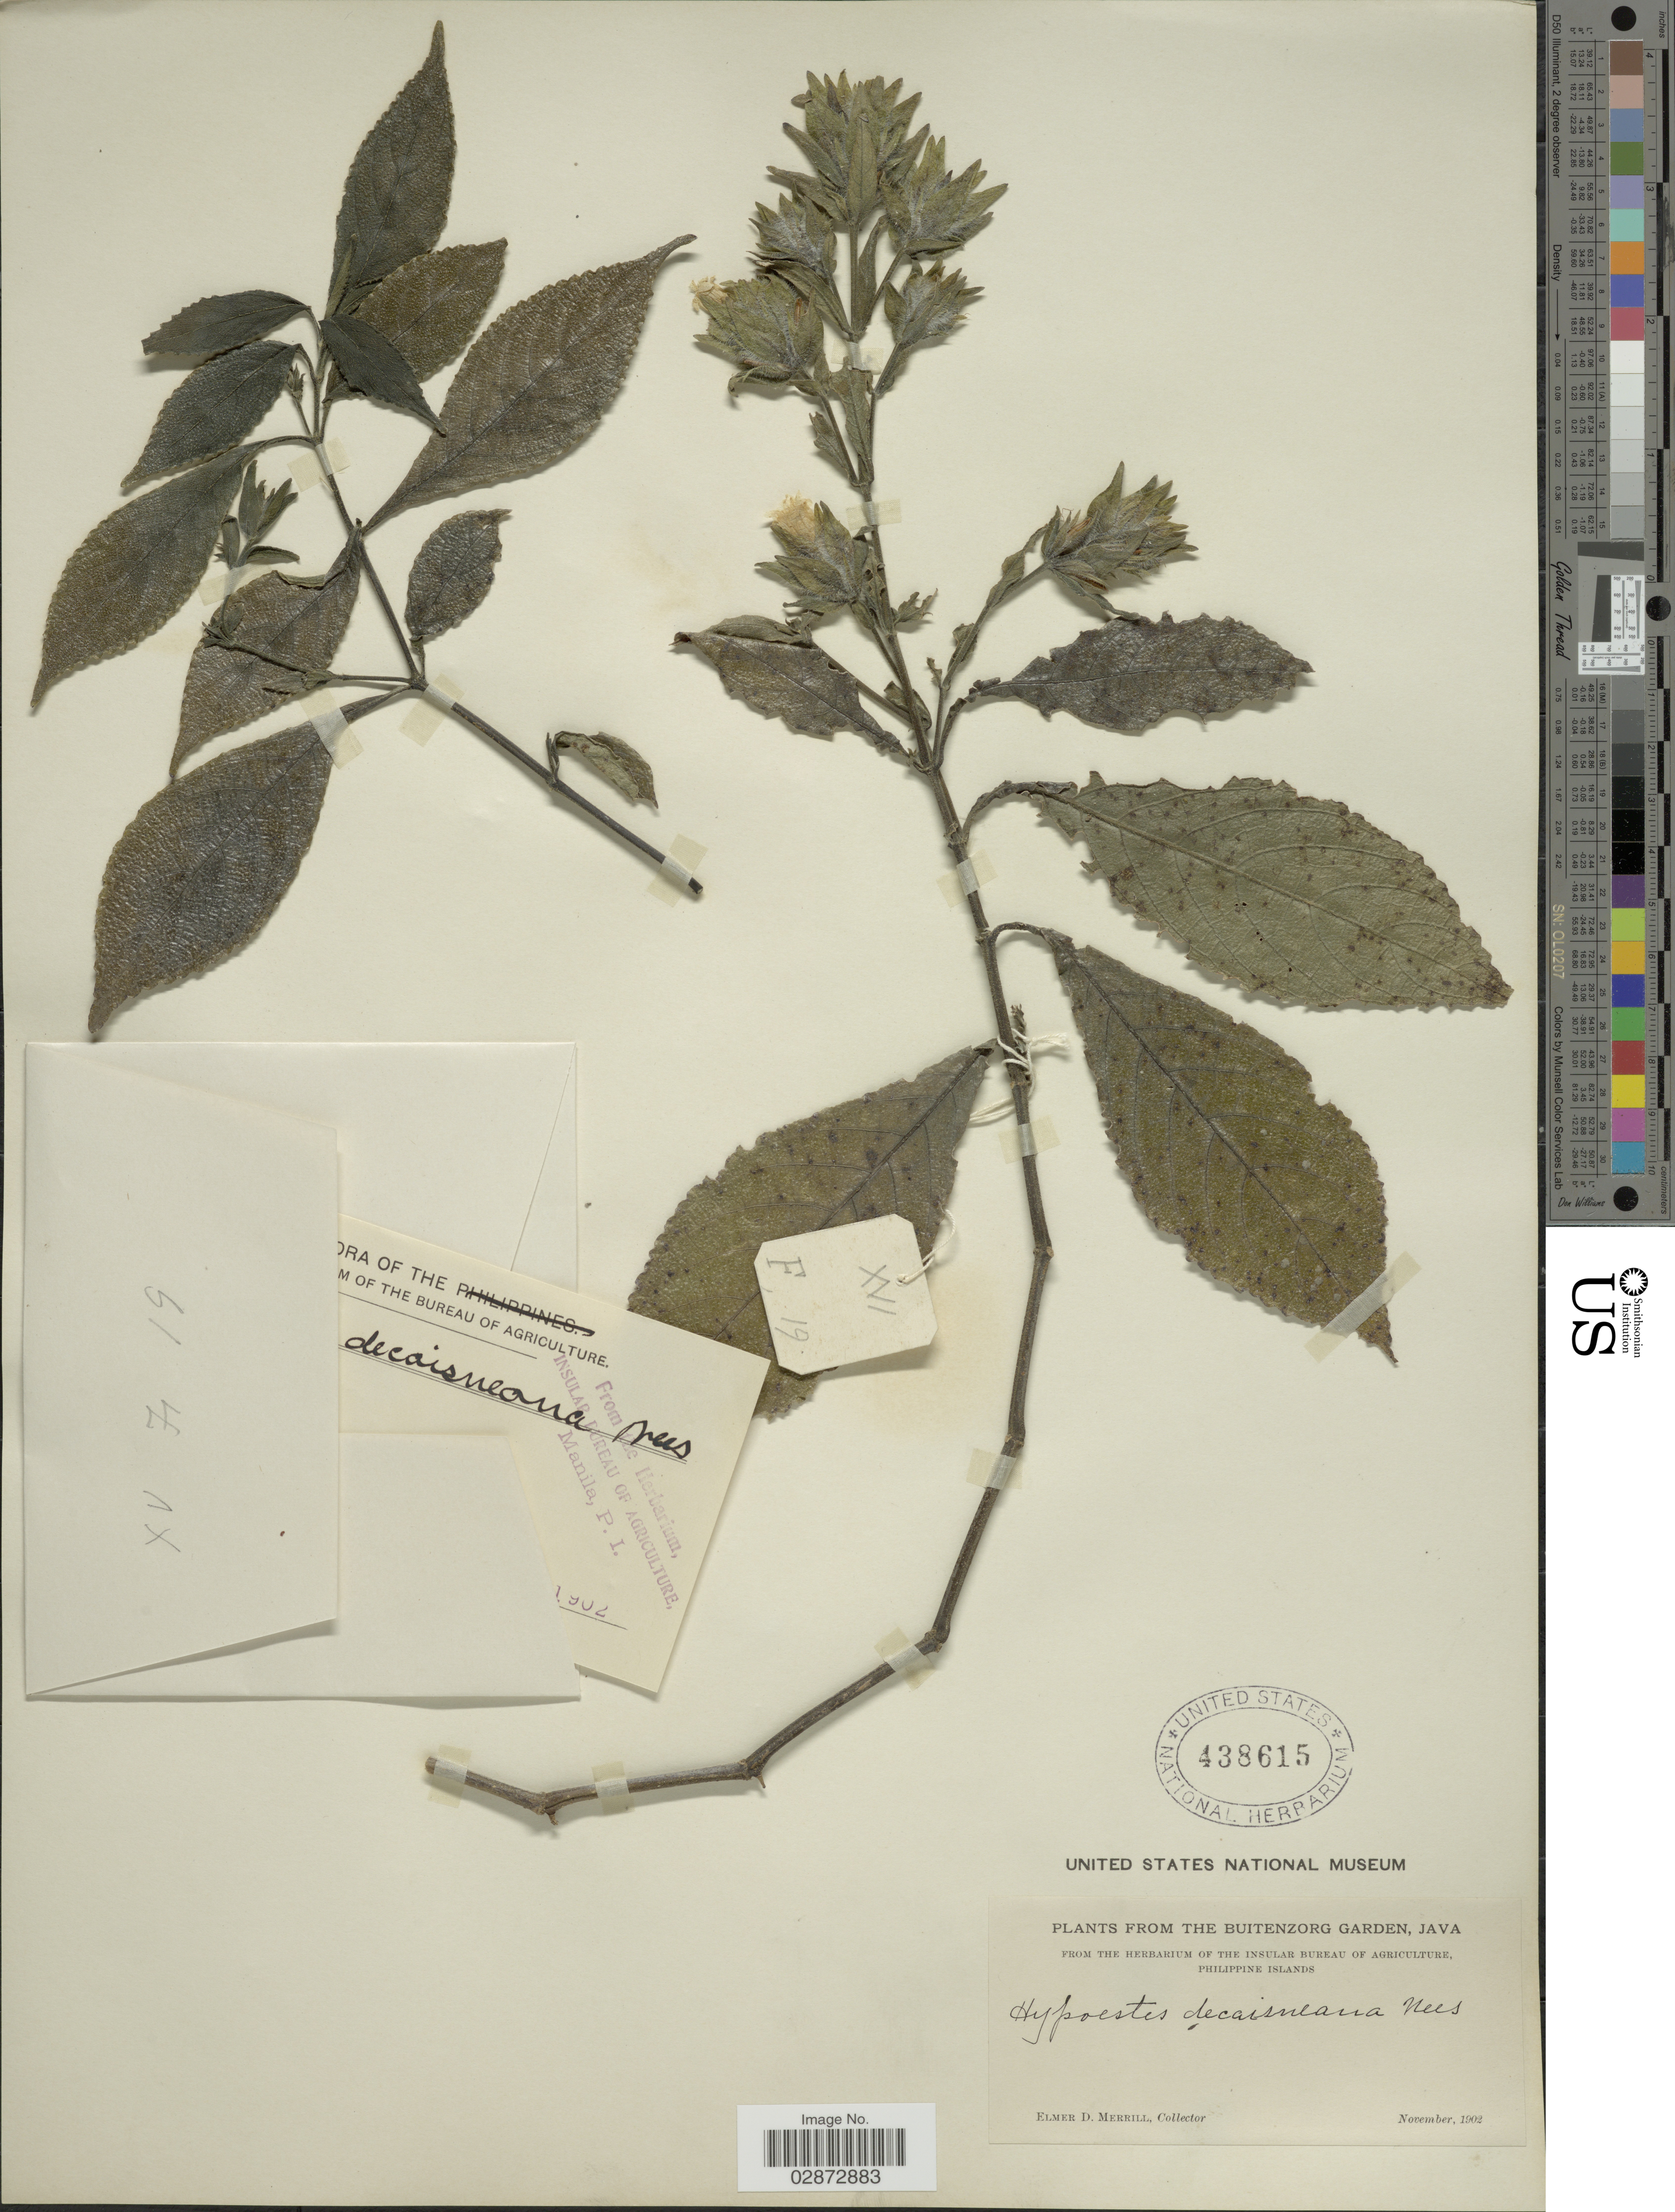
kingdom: Plantae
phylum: Tracheophyta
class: Magnoliopsida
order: Lamiales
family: Acanthaceae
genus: Hypoestes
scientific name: Hypoestes decaisneana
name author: Nees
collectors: E. D. Merrill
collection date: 1902-11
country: Indonesia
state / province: Java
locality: The Buitenzorg Garden.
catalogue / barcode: US 438615